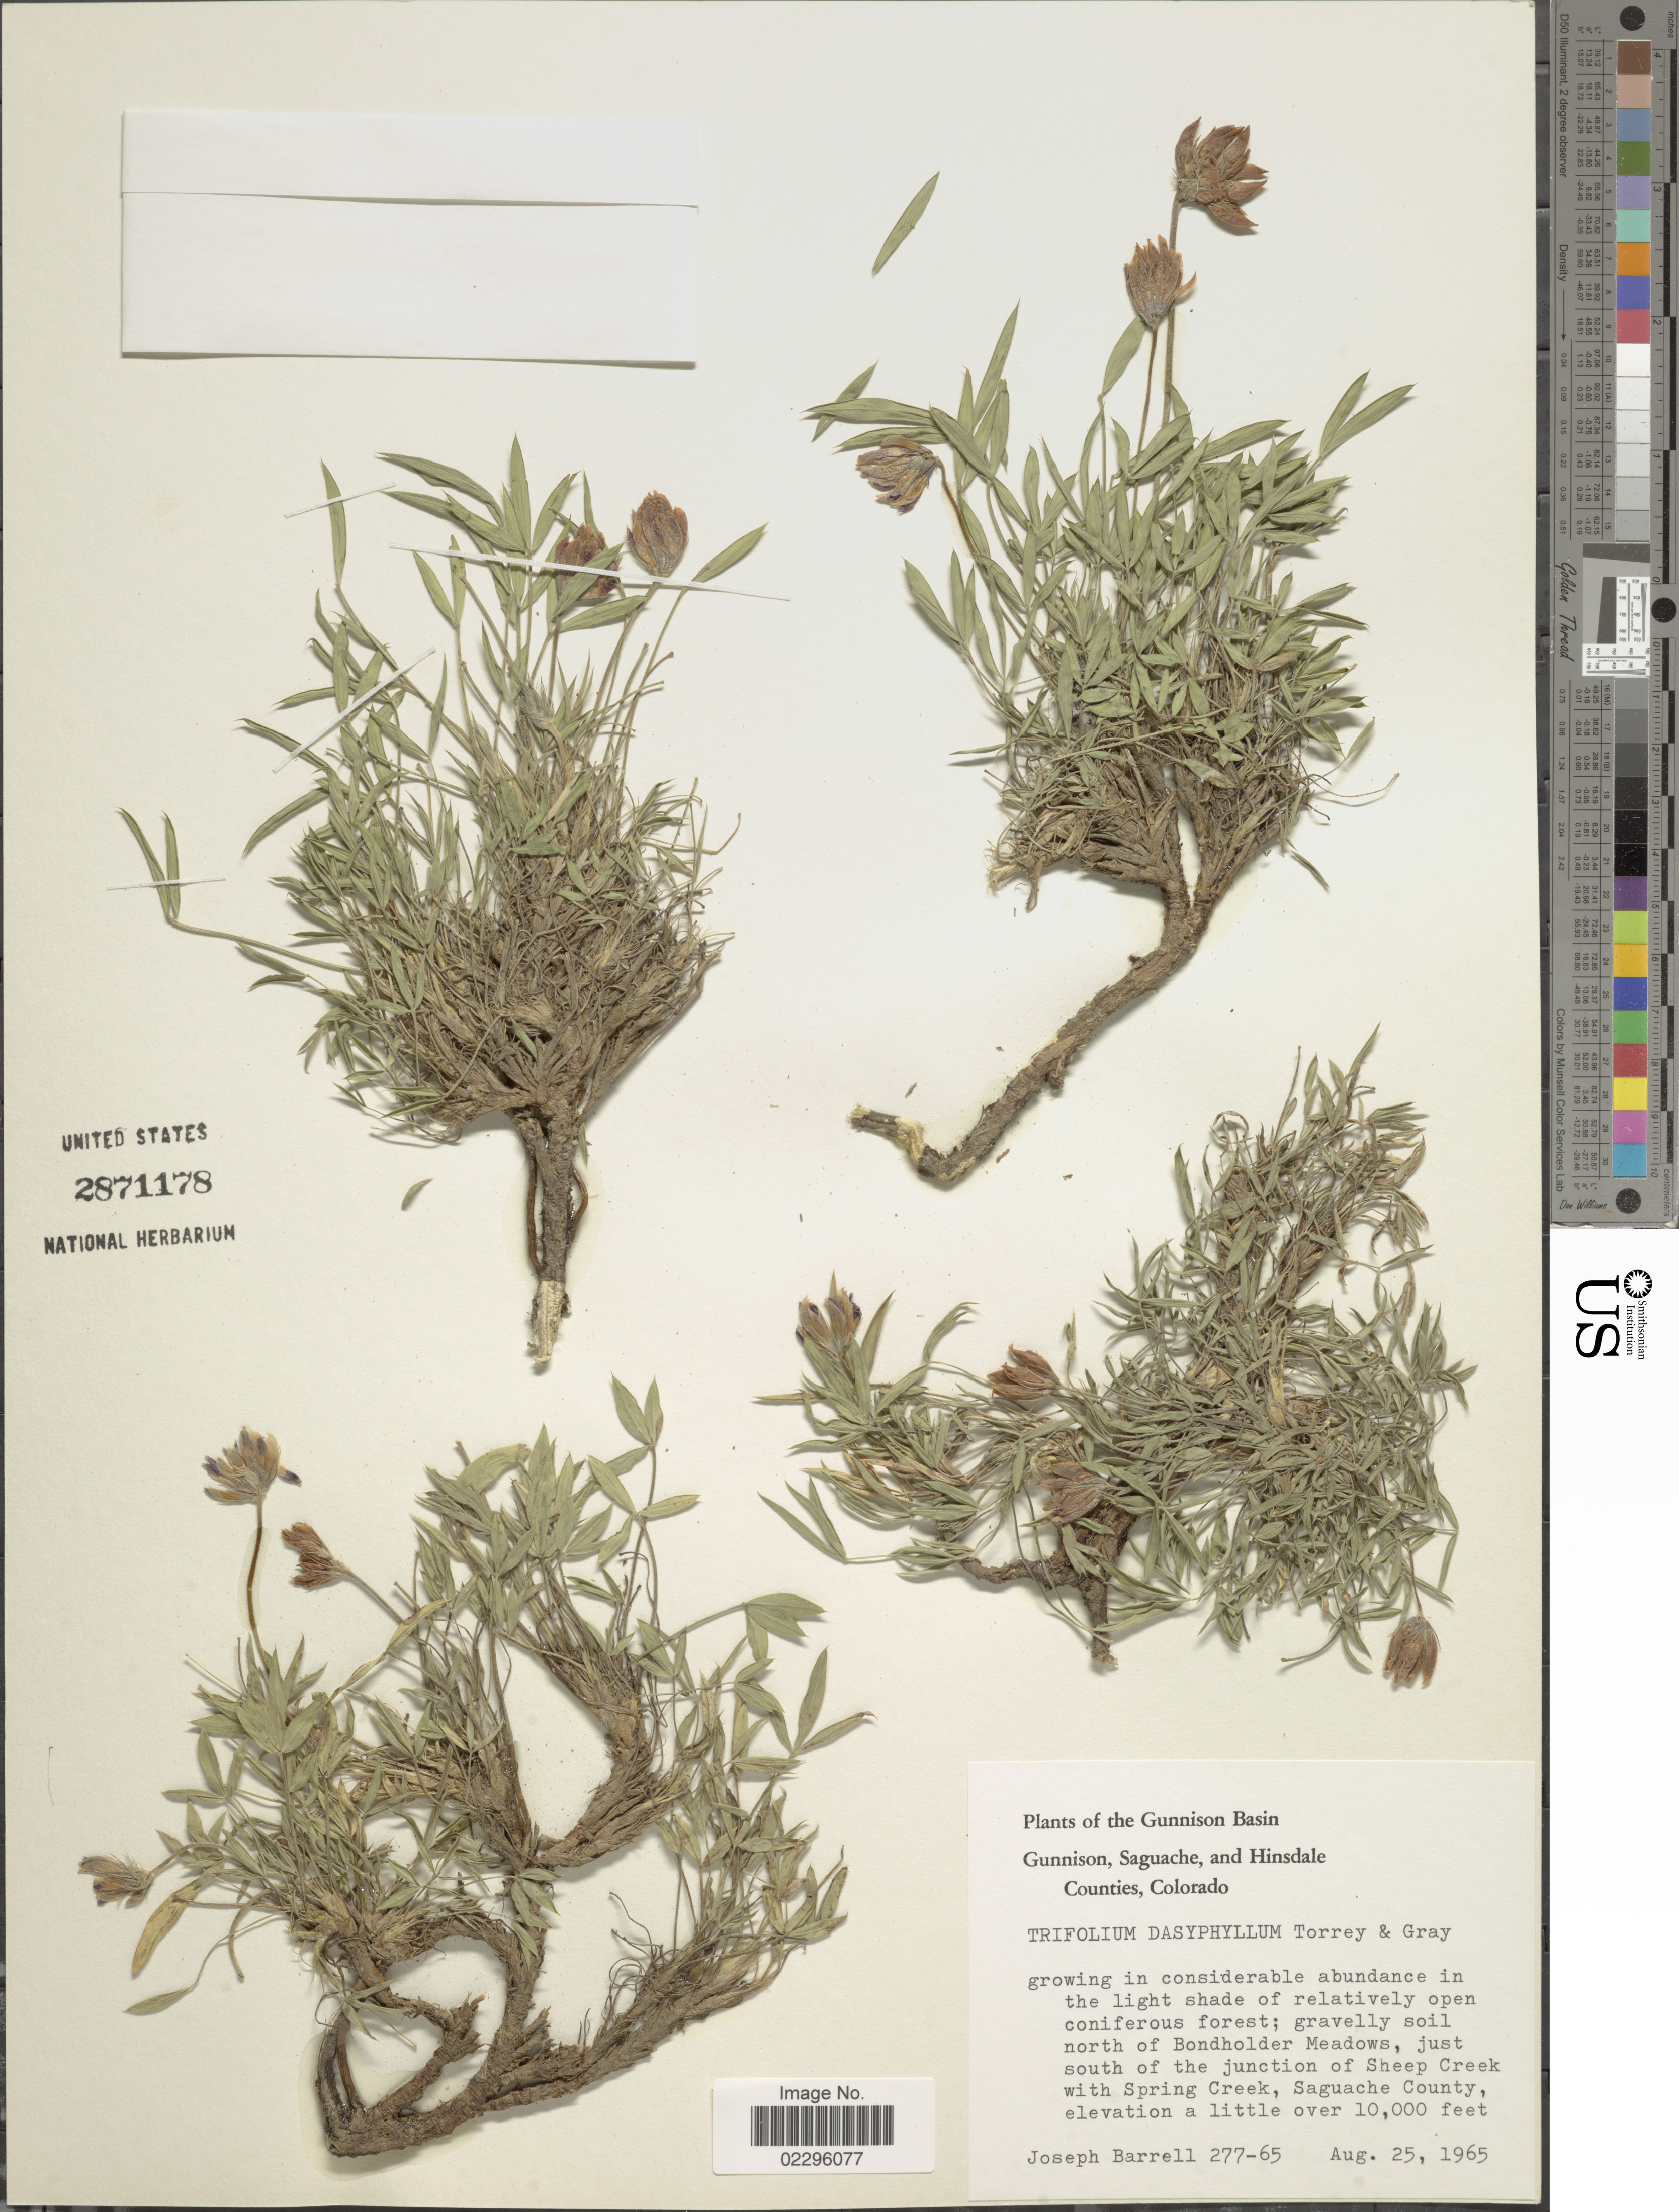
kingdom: Plantae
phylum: Tracheophyta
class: Magnoliopsida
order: Fabales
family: Fabaceae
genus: Trifolium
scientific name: Trifolium dasyphyllum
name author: Torr. & A. Gray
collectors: J. Barrell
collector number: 277-65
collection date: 1965-08-25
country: United States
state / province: Colorado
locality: Gunnison Basin, Gunnison, Saguache, and Hinsdale Counties, just south of the junction of Sheep Creek with Spring Creek, Saguache County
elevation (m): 3048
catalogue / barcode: US 2871178